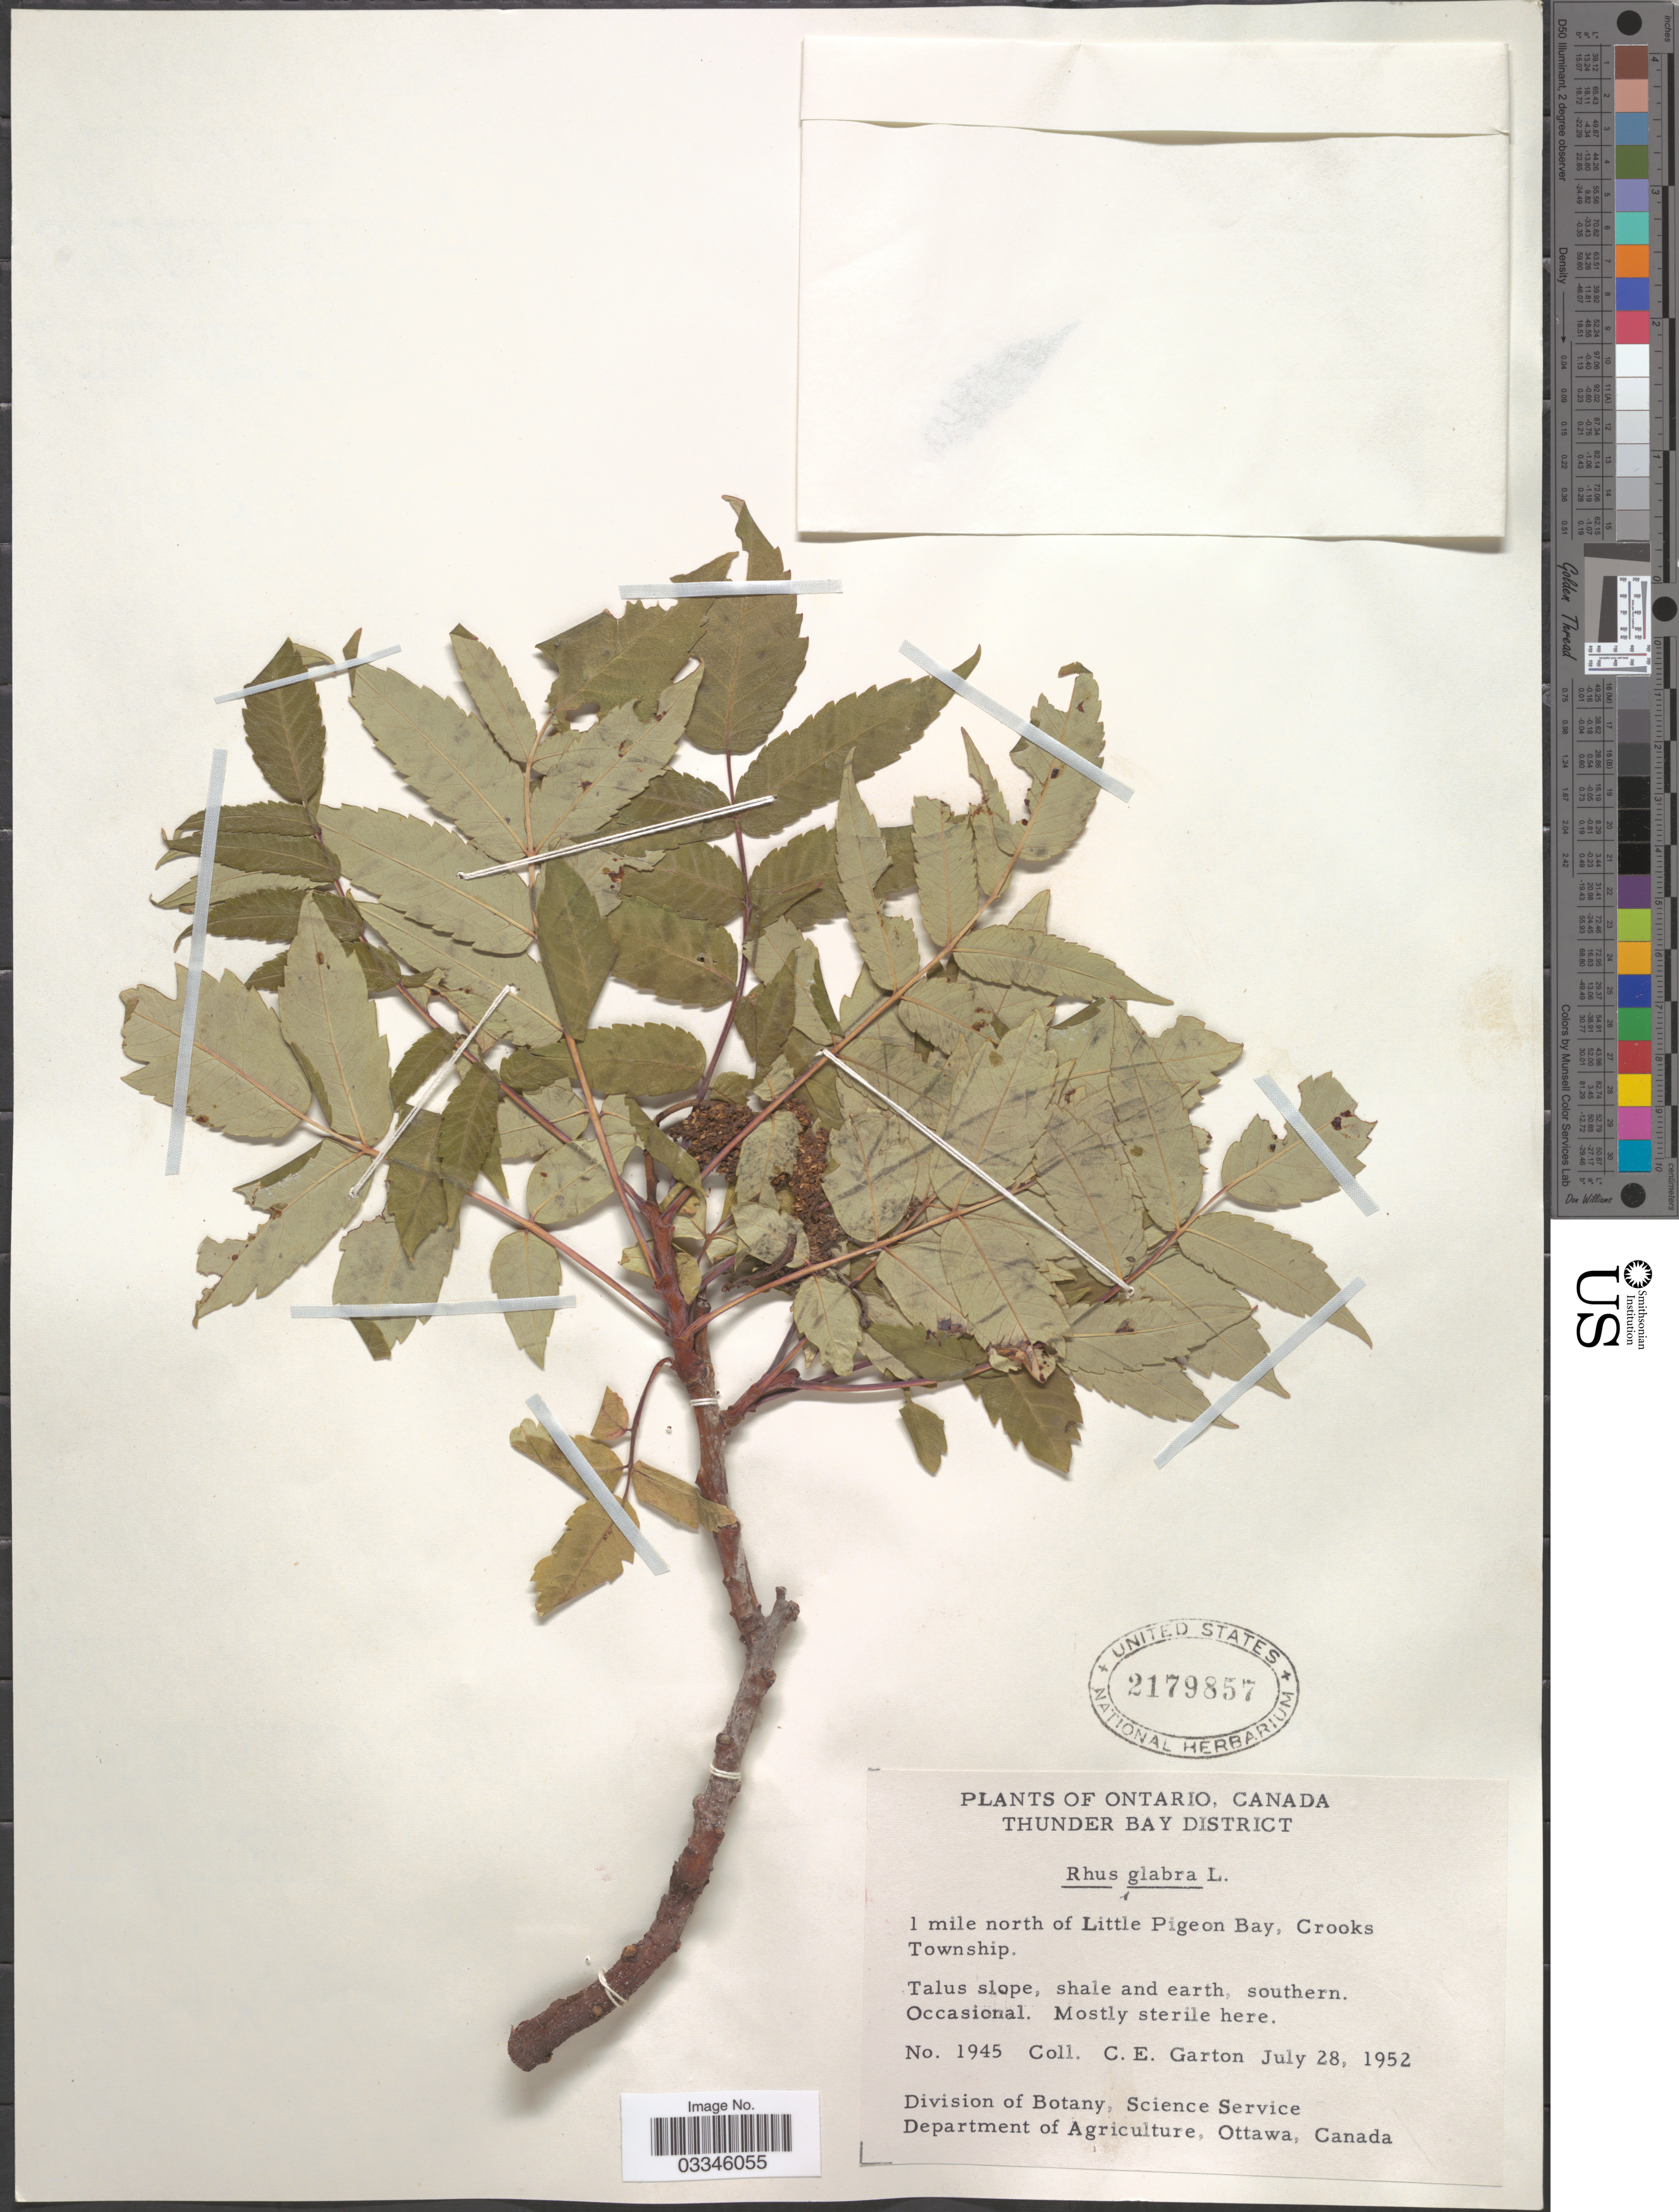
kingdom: Plantae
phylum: Tracheophyta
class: Magnoliopsida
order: Sapindales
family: Anacardiaceae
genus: Rhus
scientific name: Rhus glabra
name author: L.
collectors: C. E. Garton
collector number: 1945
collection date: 1952-07-28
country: Canada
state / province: Ontario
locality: Thunder Bay District. 1 mile north of Little Pigeon Bay, Crooks Township.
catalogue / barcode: US 2179857